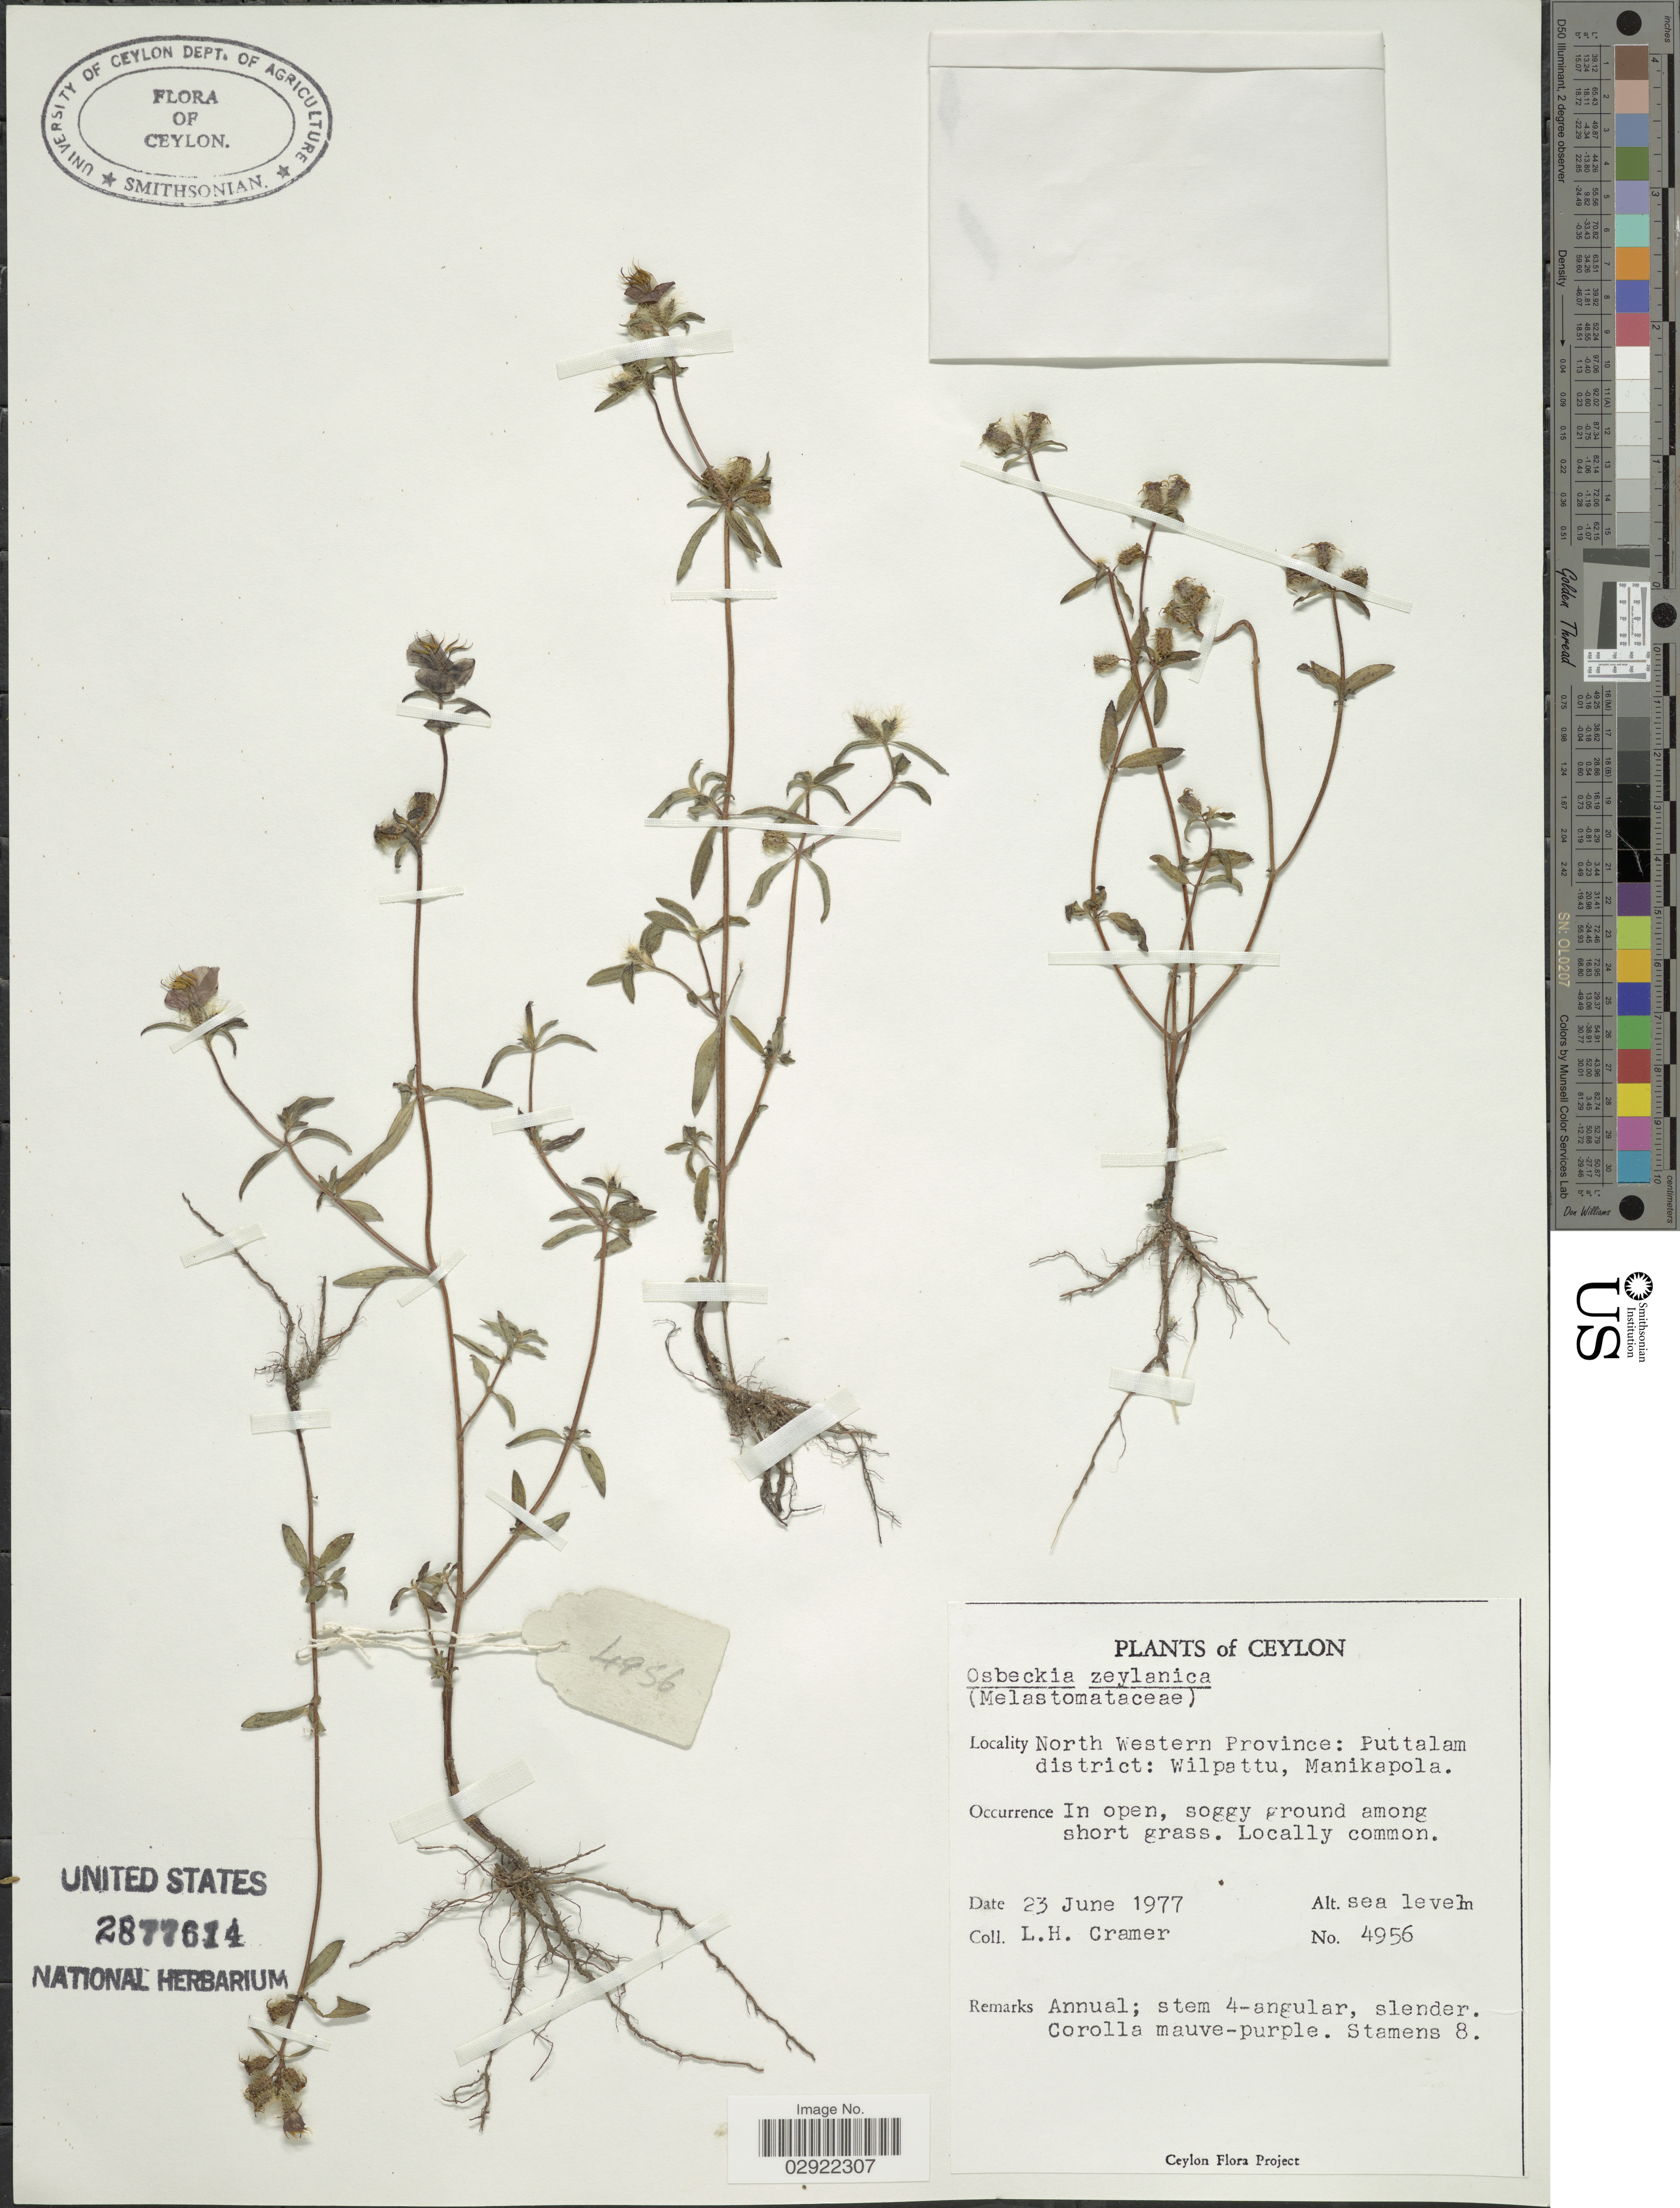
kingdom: Plantae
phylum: Tracheophyta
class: Magnoliopsida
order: Myrtales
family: Melastomataceae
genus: Osbeckia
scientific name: Osbeckia zeylanica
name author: Steud. ex Naudin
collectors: L. H. Cramer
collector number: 4956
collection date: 1977-06-23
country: Sri Lanka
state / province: North Western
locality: Ceylon. Puttalam district: Wilpattu, Manikapola.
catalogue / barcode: US 2877614